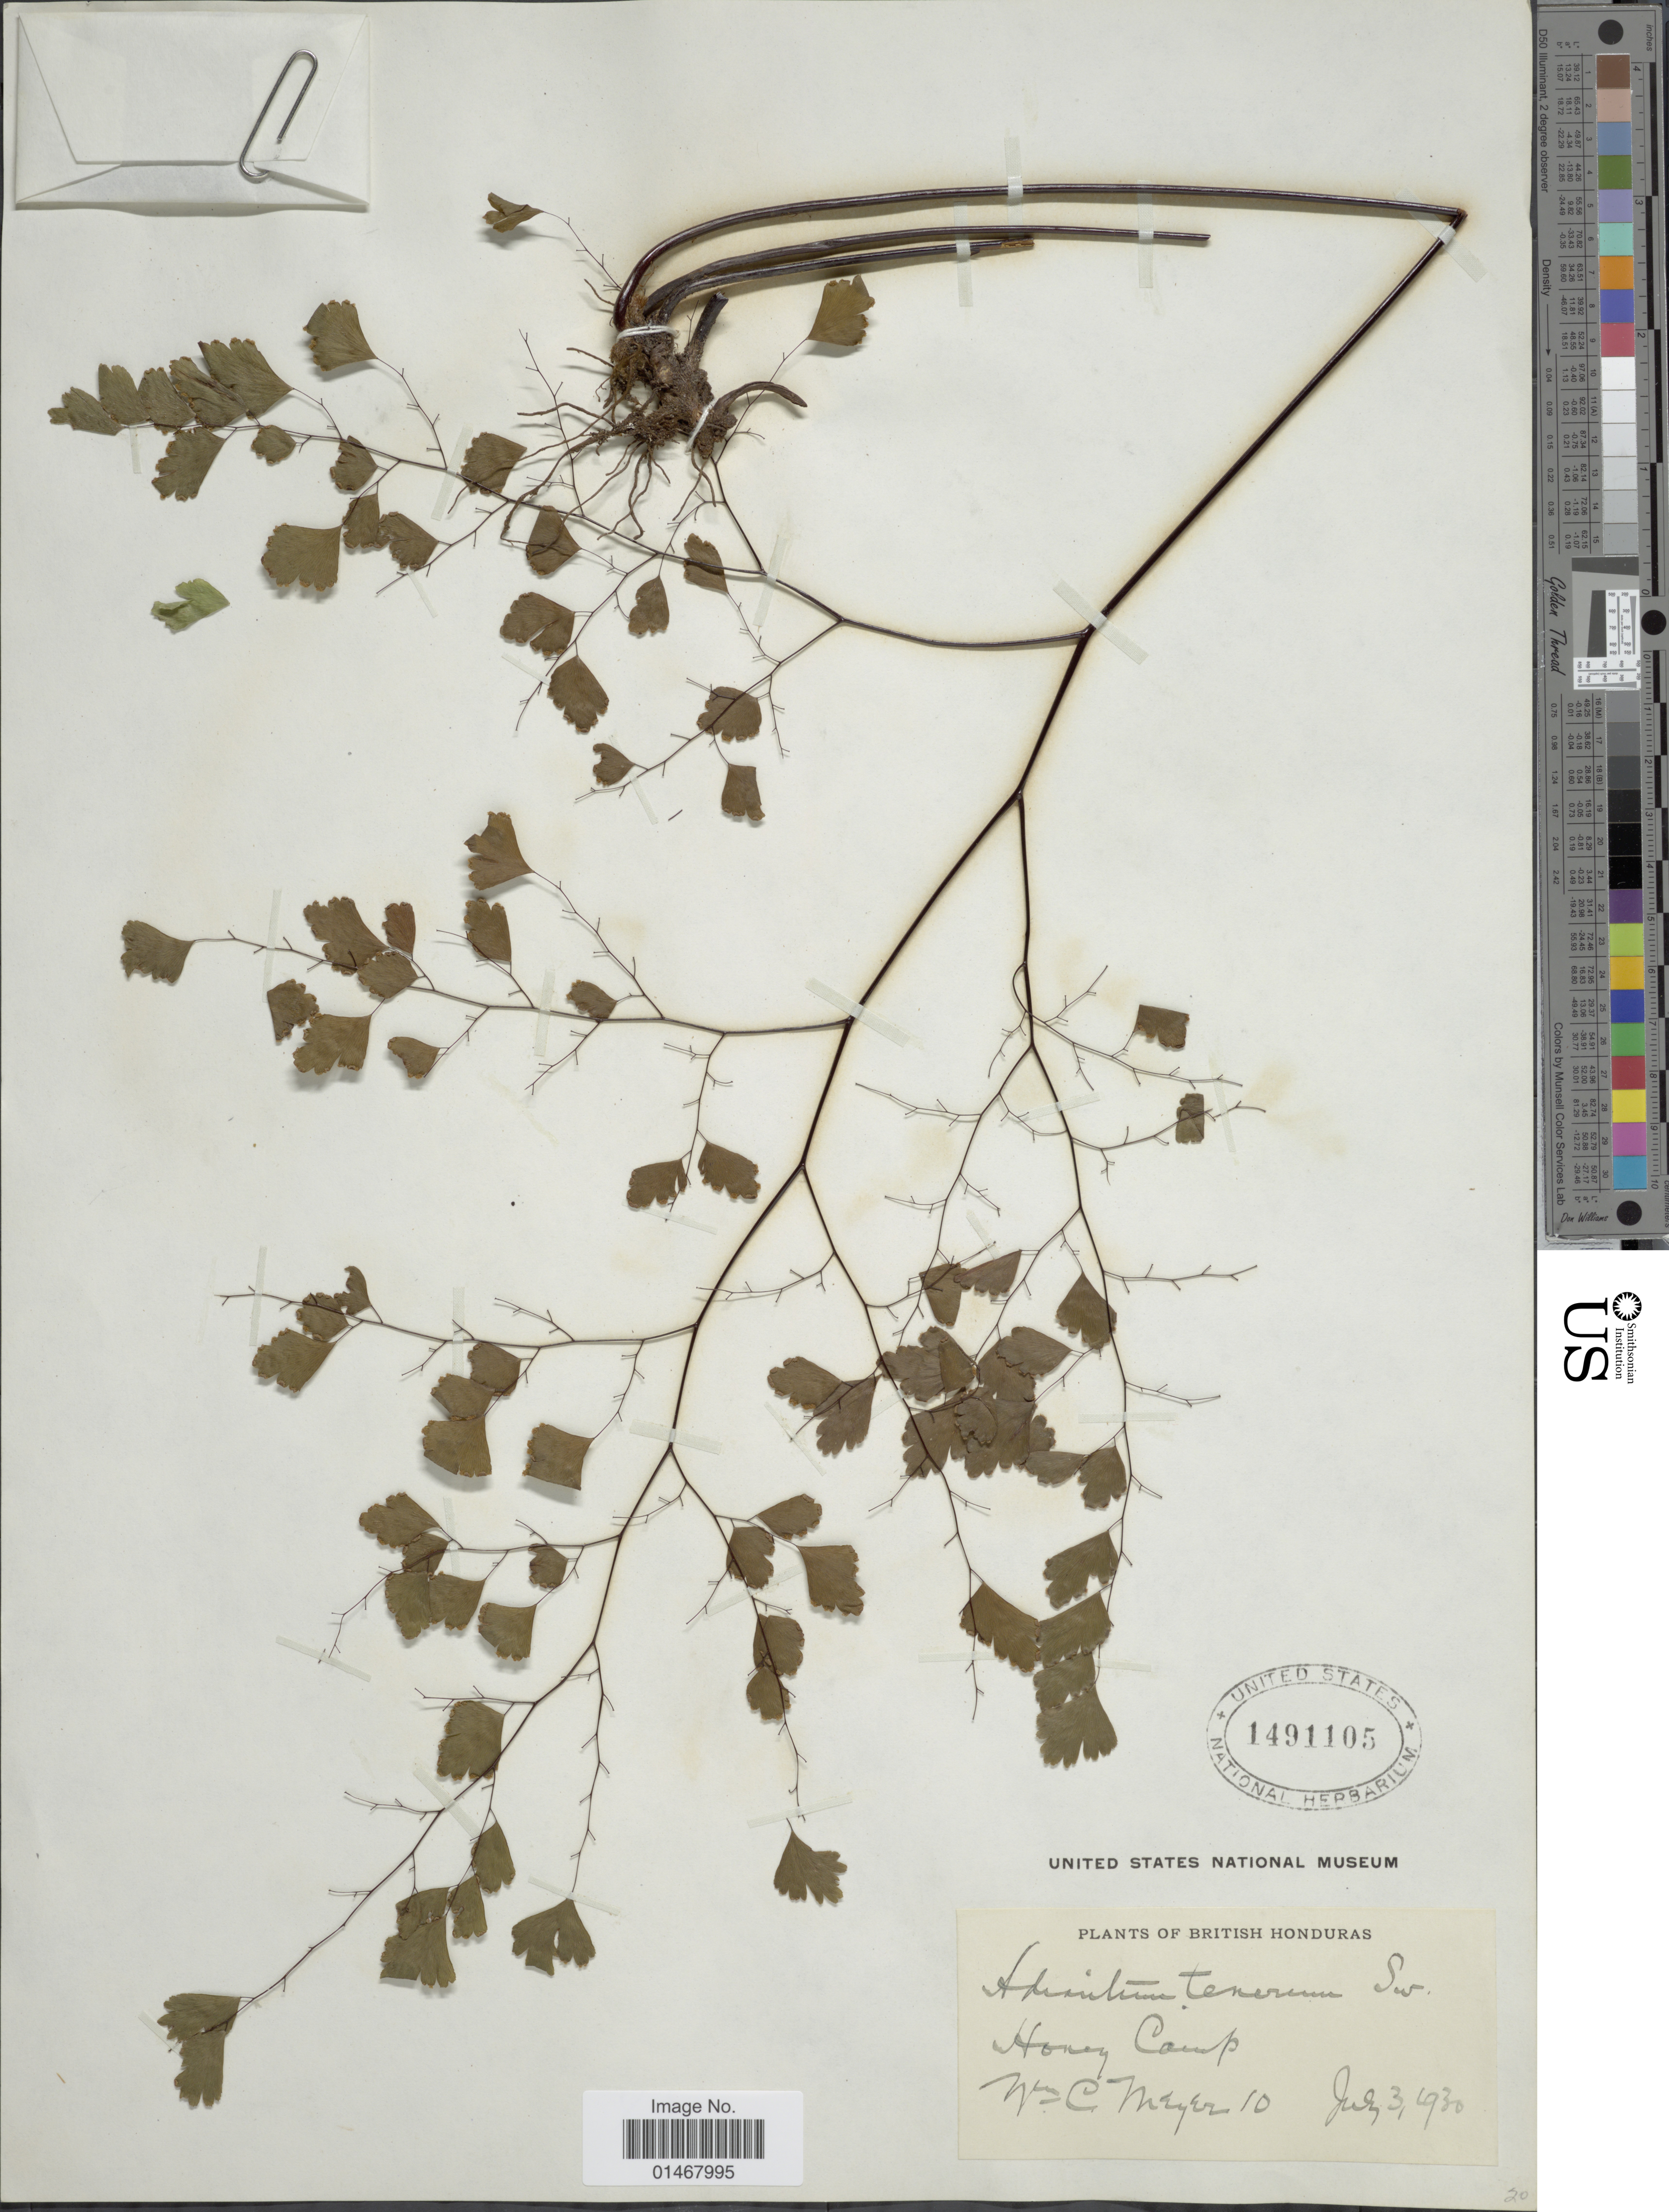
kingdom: Plantae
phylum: Tracheophyta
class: Polypodiopsida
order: Polypodiales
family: Pteridaceae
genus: Adiantum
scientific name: Adiantum tenerum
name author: Sw.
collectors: W. Meyer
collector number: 10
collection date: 1930-07-03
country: Belize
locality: British Hinduras, Honey Camp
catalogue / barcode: US 1491105